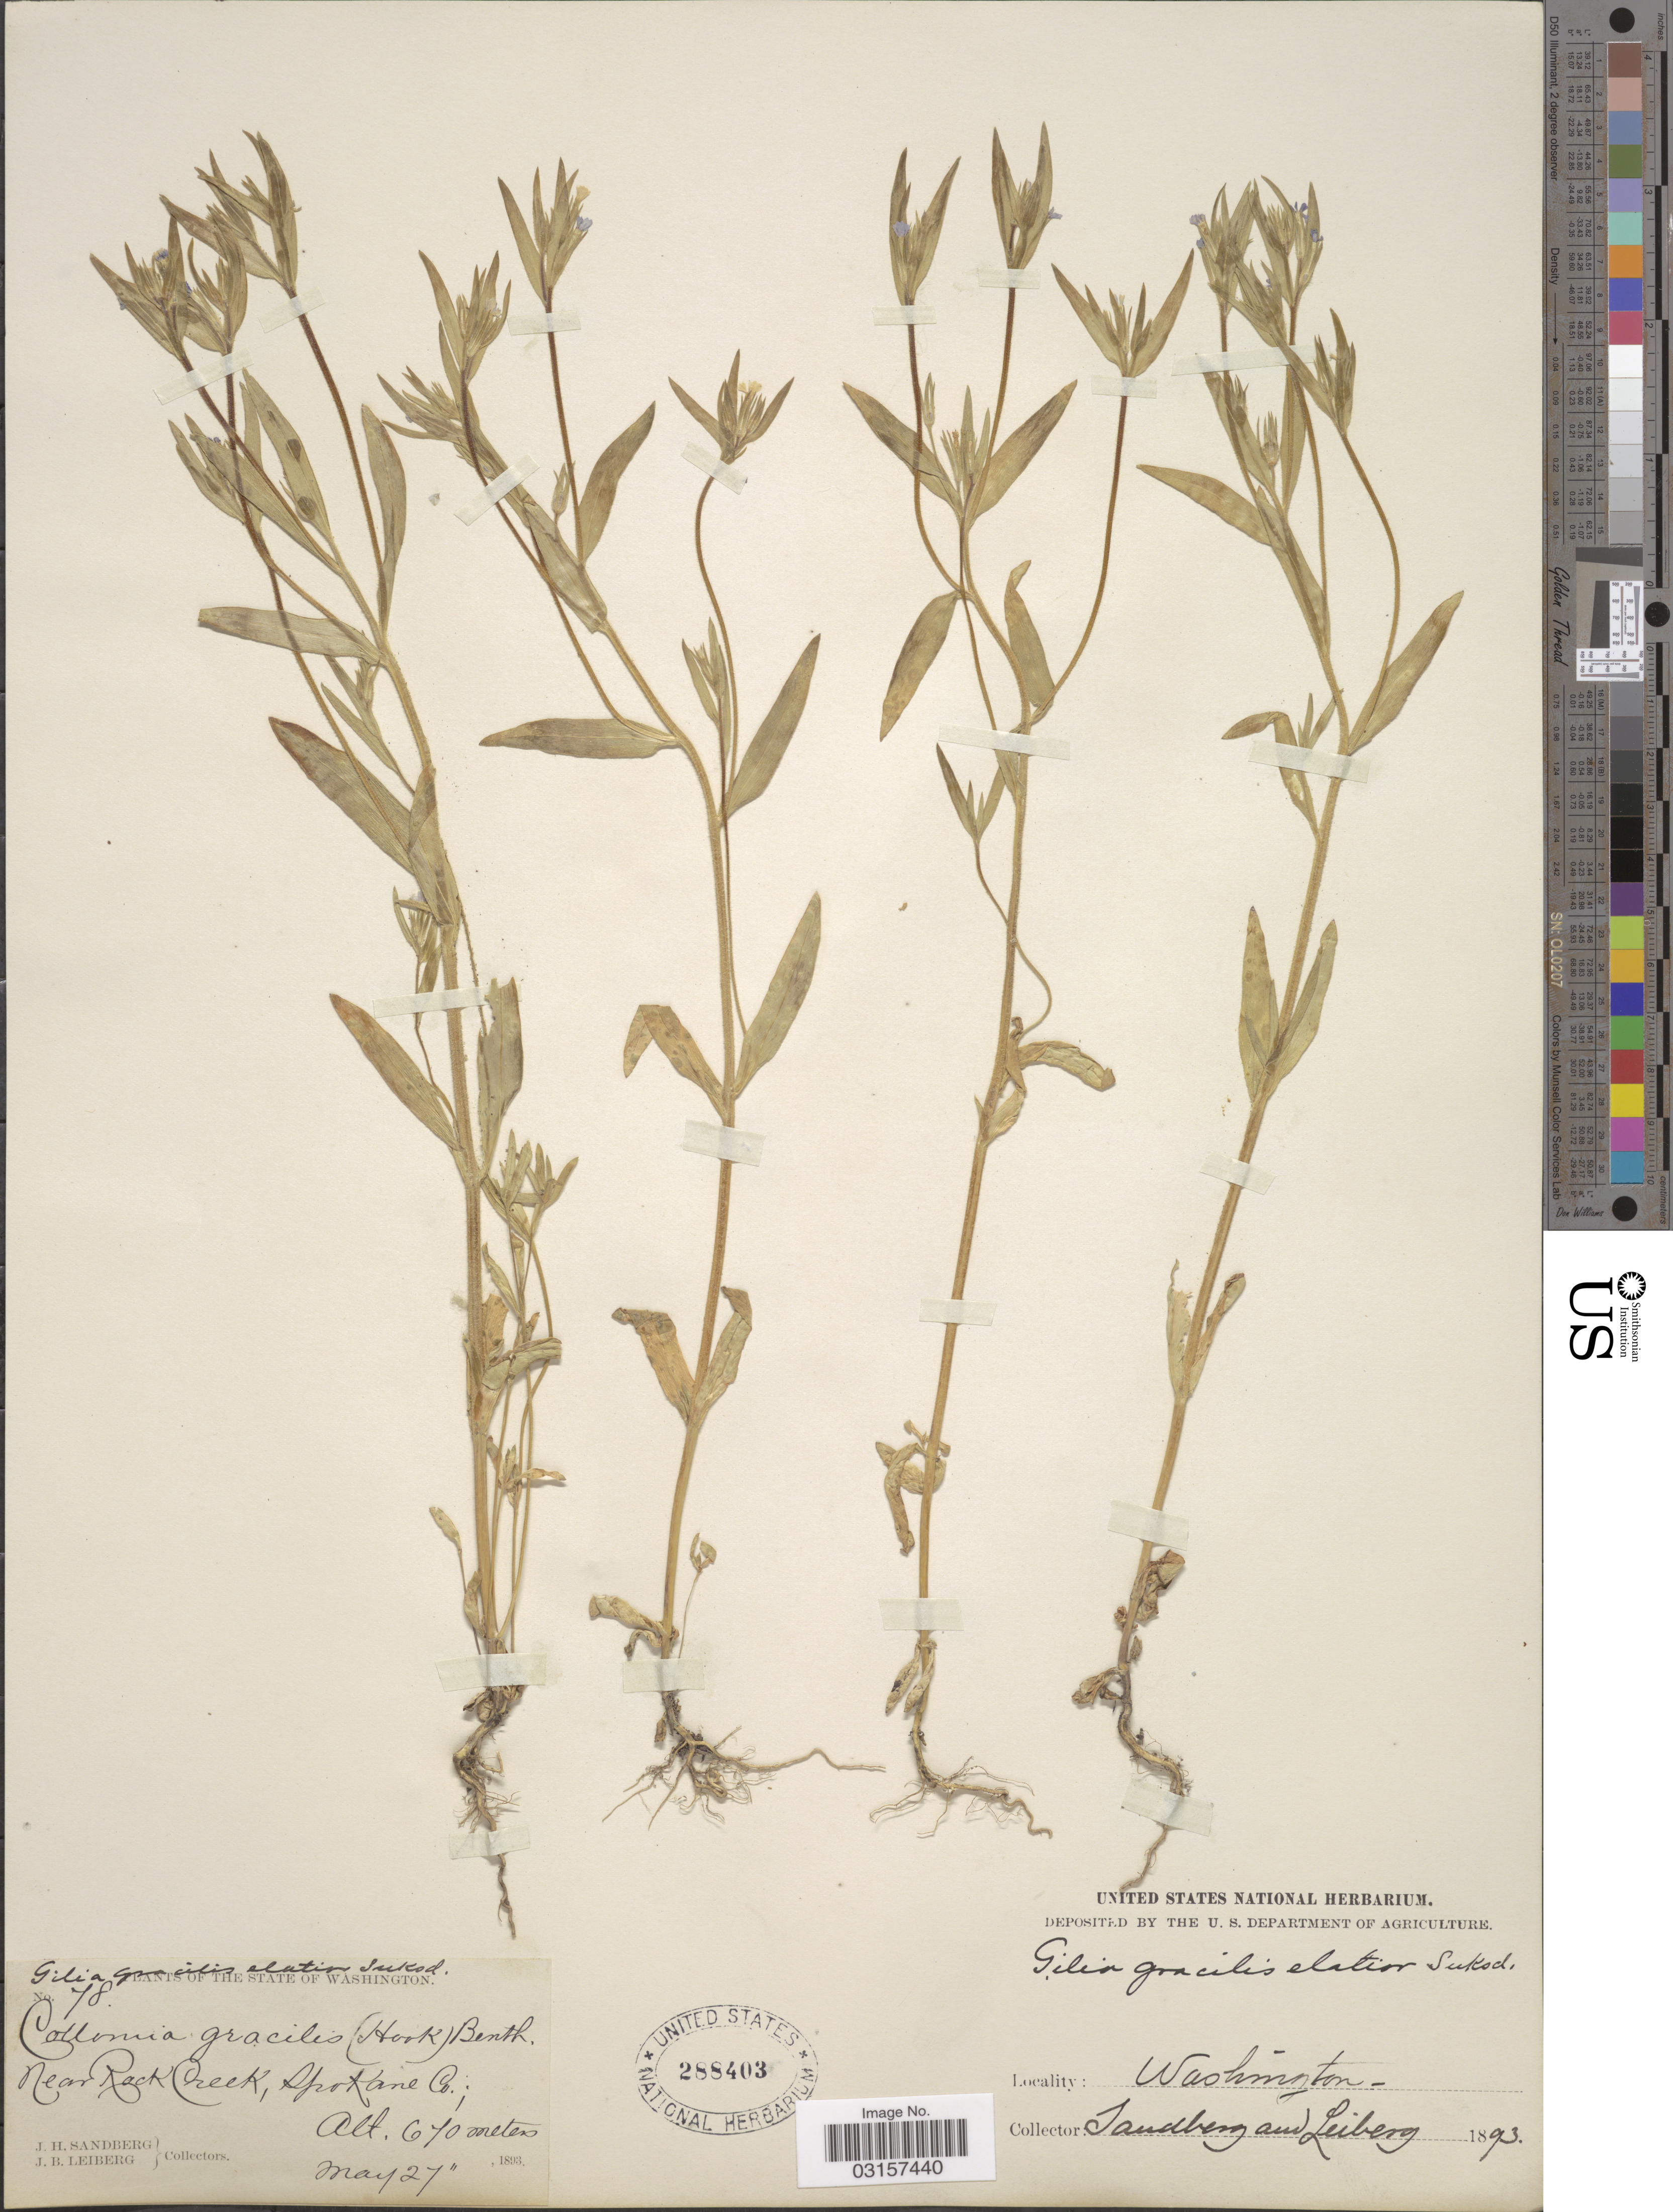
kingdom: Plantae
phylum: Tracheophyta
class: Magnoliopsida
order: Ericales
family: Polemoniaceae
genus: Microsteris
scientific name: Microsteris gracilis var. gracilis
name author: (Hook.) Greene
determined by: (US) Smithsonian Institution - National Museum of Natural History - Department of Botany (UNITED STATES)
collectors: J. H. Sandberg & J. B. Leiberg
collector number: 78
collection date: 1893-05-27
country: United States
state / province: Washington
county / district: Spokane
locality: Near Rock Creek, Spokane Co.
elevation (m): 670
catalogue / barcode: US 288403